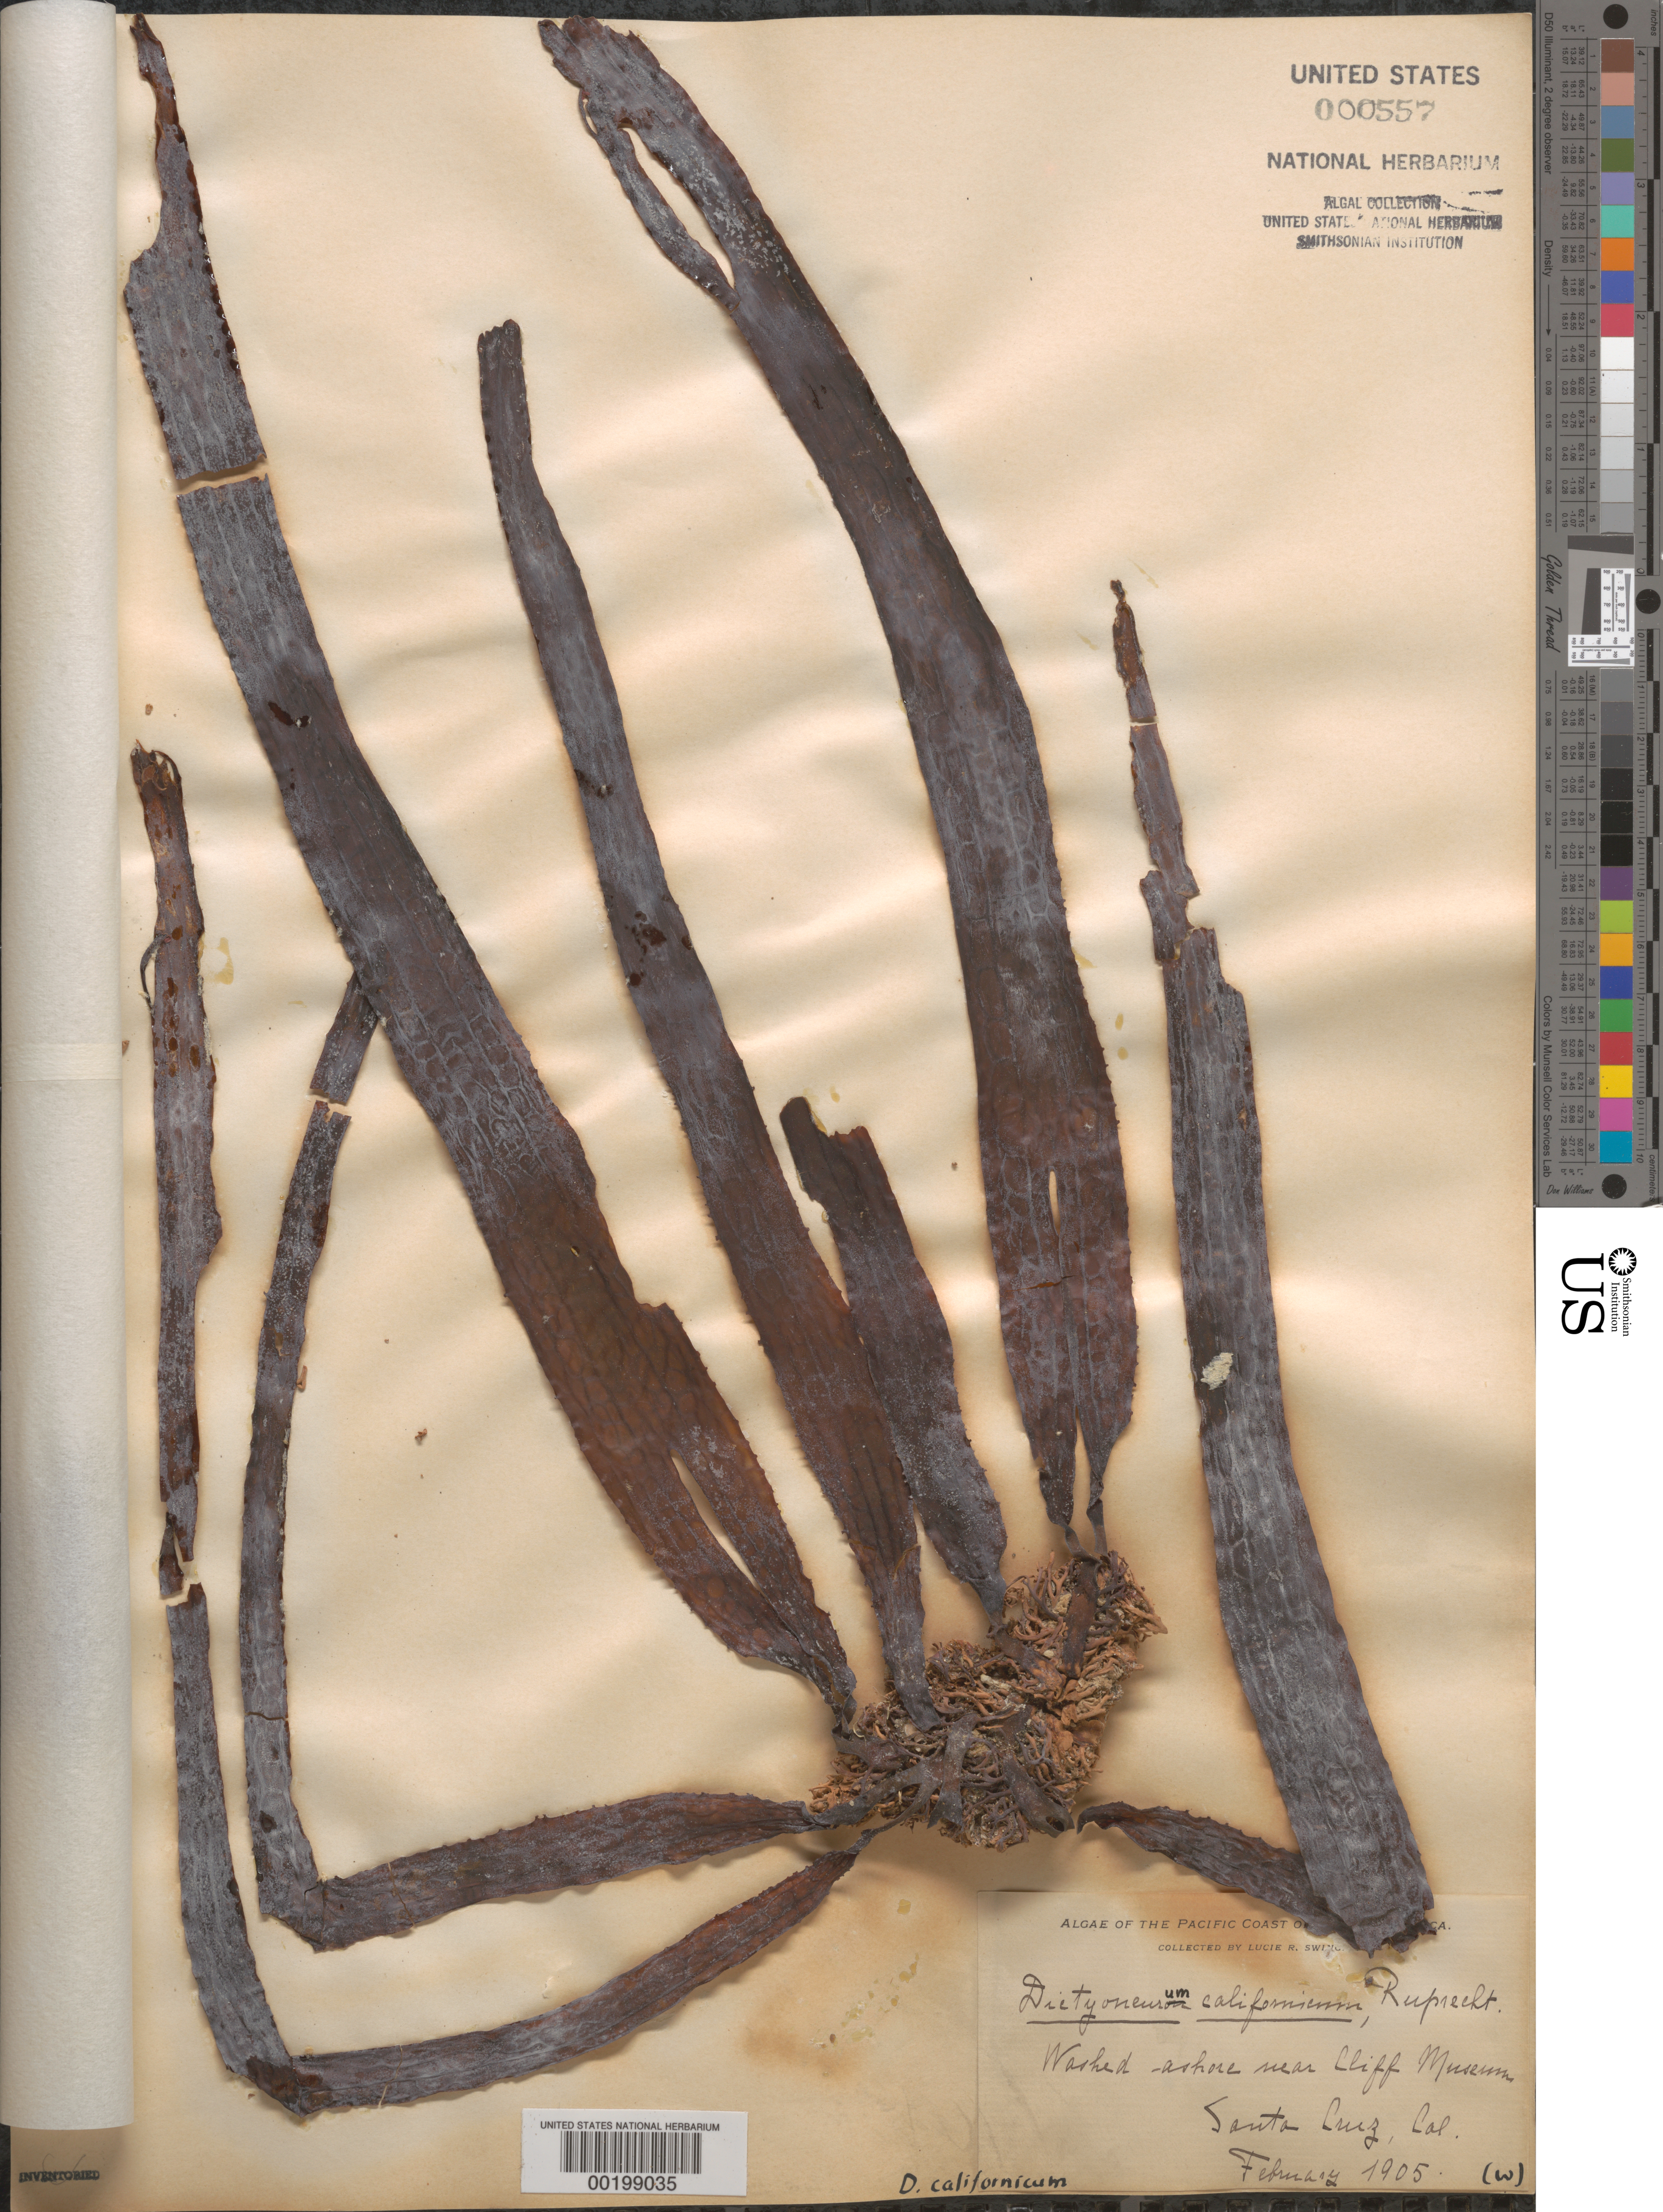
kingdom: Chromista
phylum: Ochrophyta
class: Phaeophyceae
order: Laminariales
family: Costariaceae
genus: Dictyoneurum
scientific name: Dictyoneurum californicum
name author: Rupr.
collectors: L. Swingle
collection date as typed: Feb 1905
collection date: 1905-02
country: United States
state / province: California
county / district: Santa Cruz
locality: Santa Cruz, near Cliff Museum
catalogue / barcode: US 557